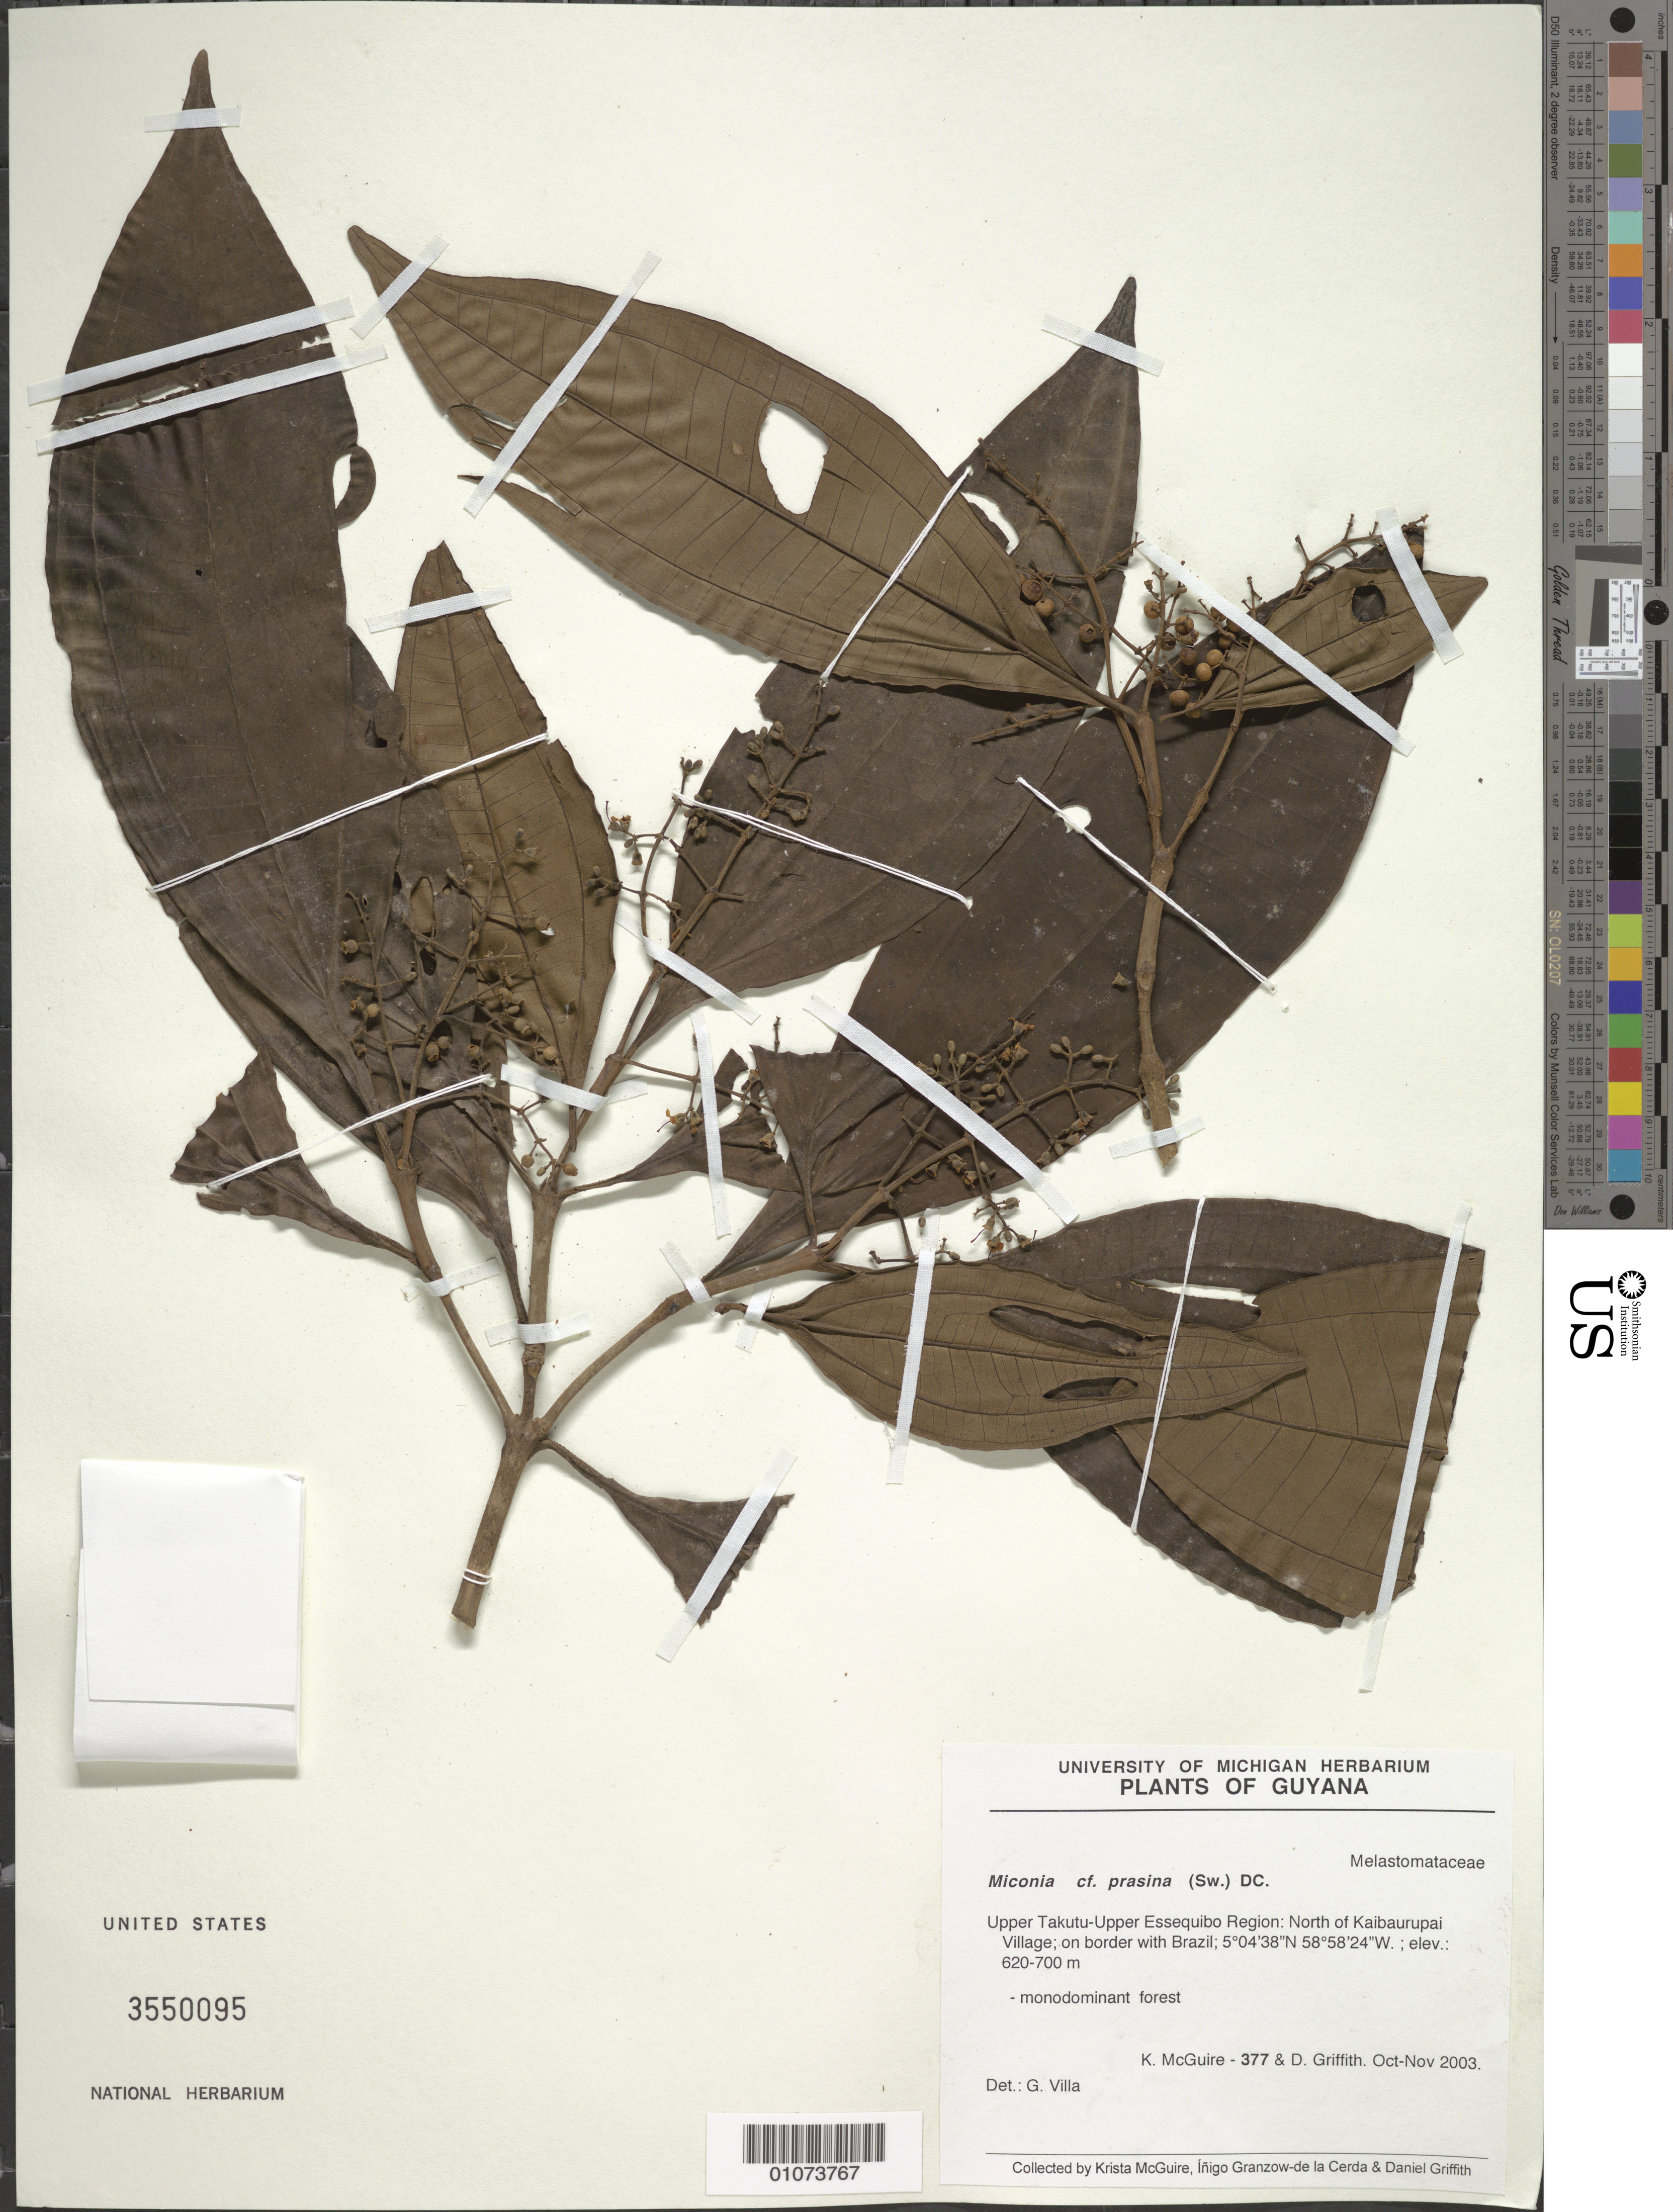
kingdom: Plantae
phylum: Tracheophyta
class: Magnoliopsida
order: Myrtales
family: Melastomataceae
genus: Miconia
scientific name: Miconia prasina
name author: (Sw.) DC.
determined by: Villa, Gorky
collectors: K. McGuire & D. Griffith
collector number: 377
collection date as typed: Oct-03 to Nov-03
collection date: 2003-10/2003-11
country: Guyana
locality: Upper Takutu - Upper Essequibo Region: North of Kaibaurupai Village; on border with Brazil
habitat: Monodominant forest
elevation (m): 620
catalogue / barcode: US 3550095